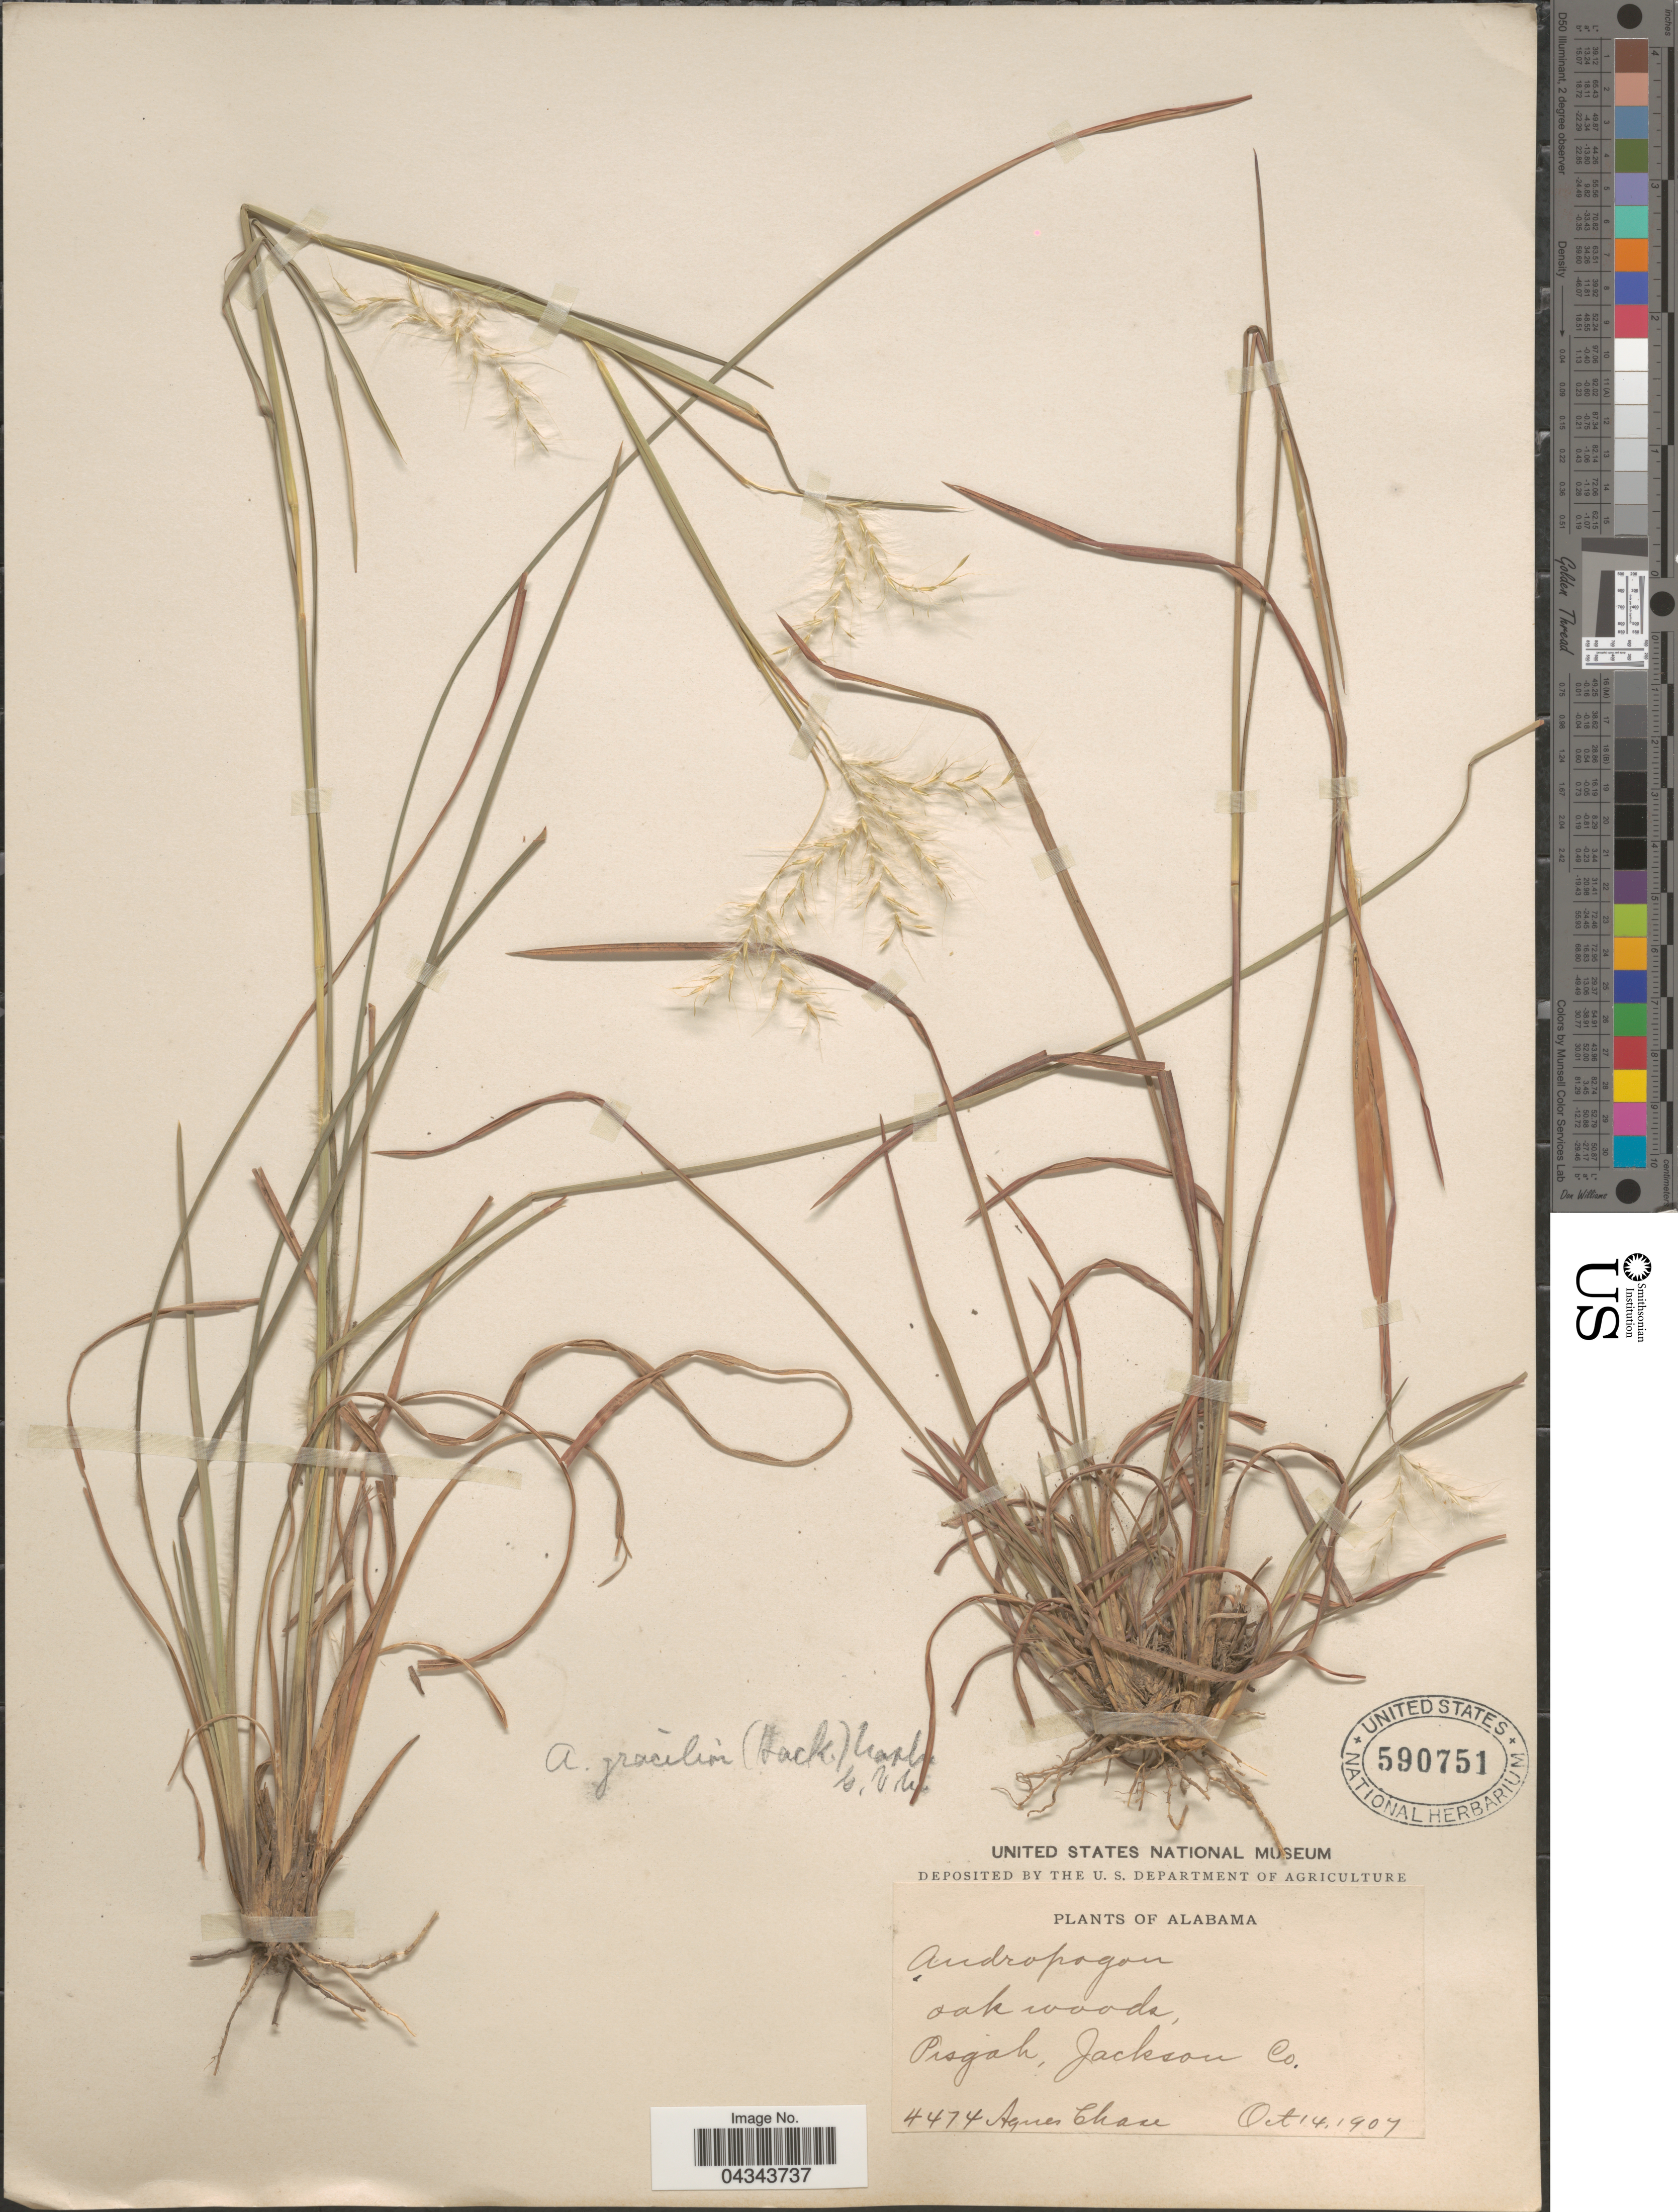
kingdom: Plantae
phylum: Tracheophyta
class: Liliopsida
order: Poales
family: Poaceae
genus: Andropogon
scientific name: Andropogon ternarius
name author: Michx.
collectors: A. Chase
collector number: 4474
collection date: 1907-10-14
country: United States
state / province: Alabama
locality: Pisgah, Jackson Co.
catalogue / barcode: US 590751